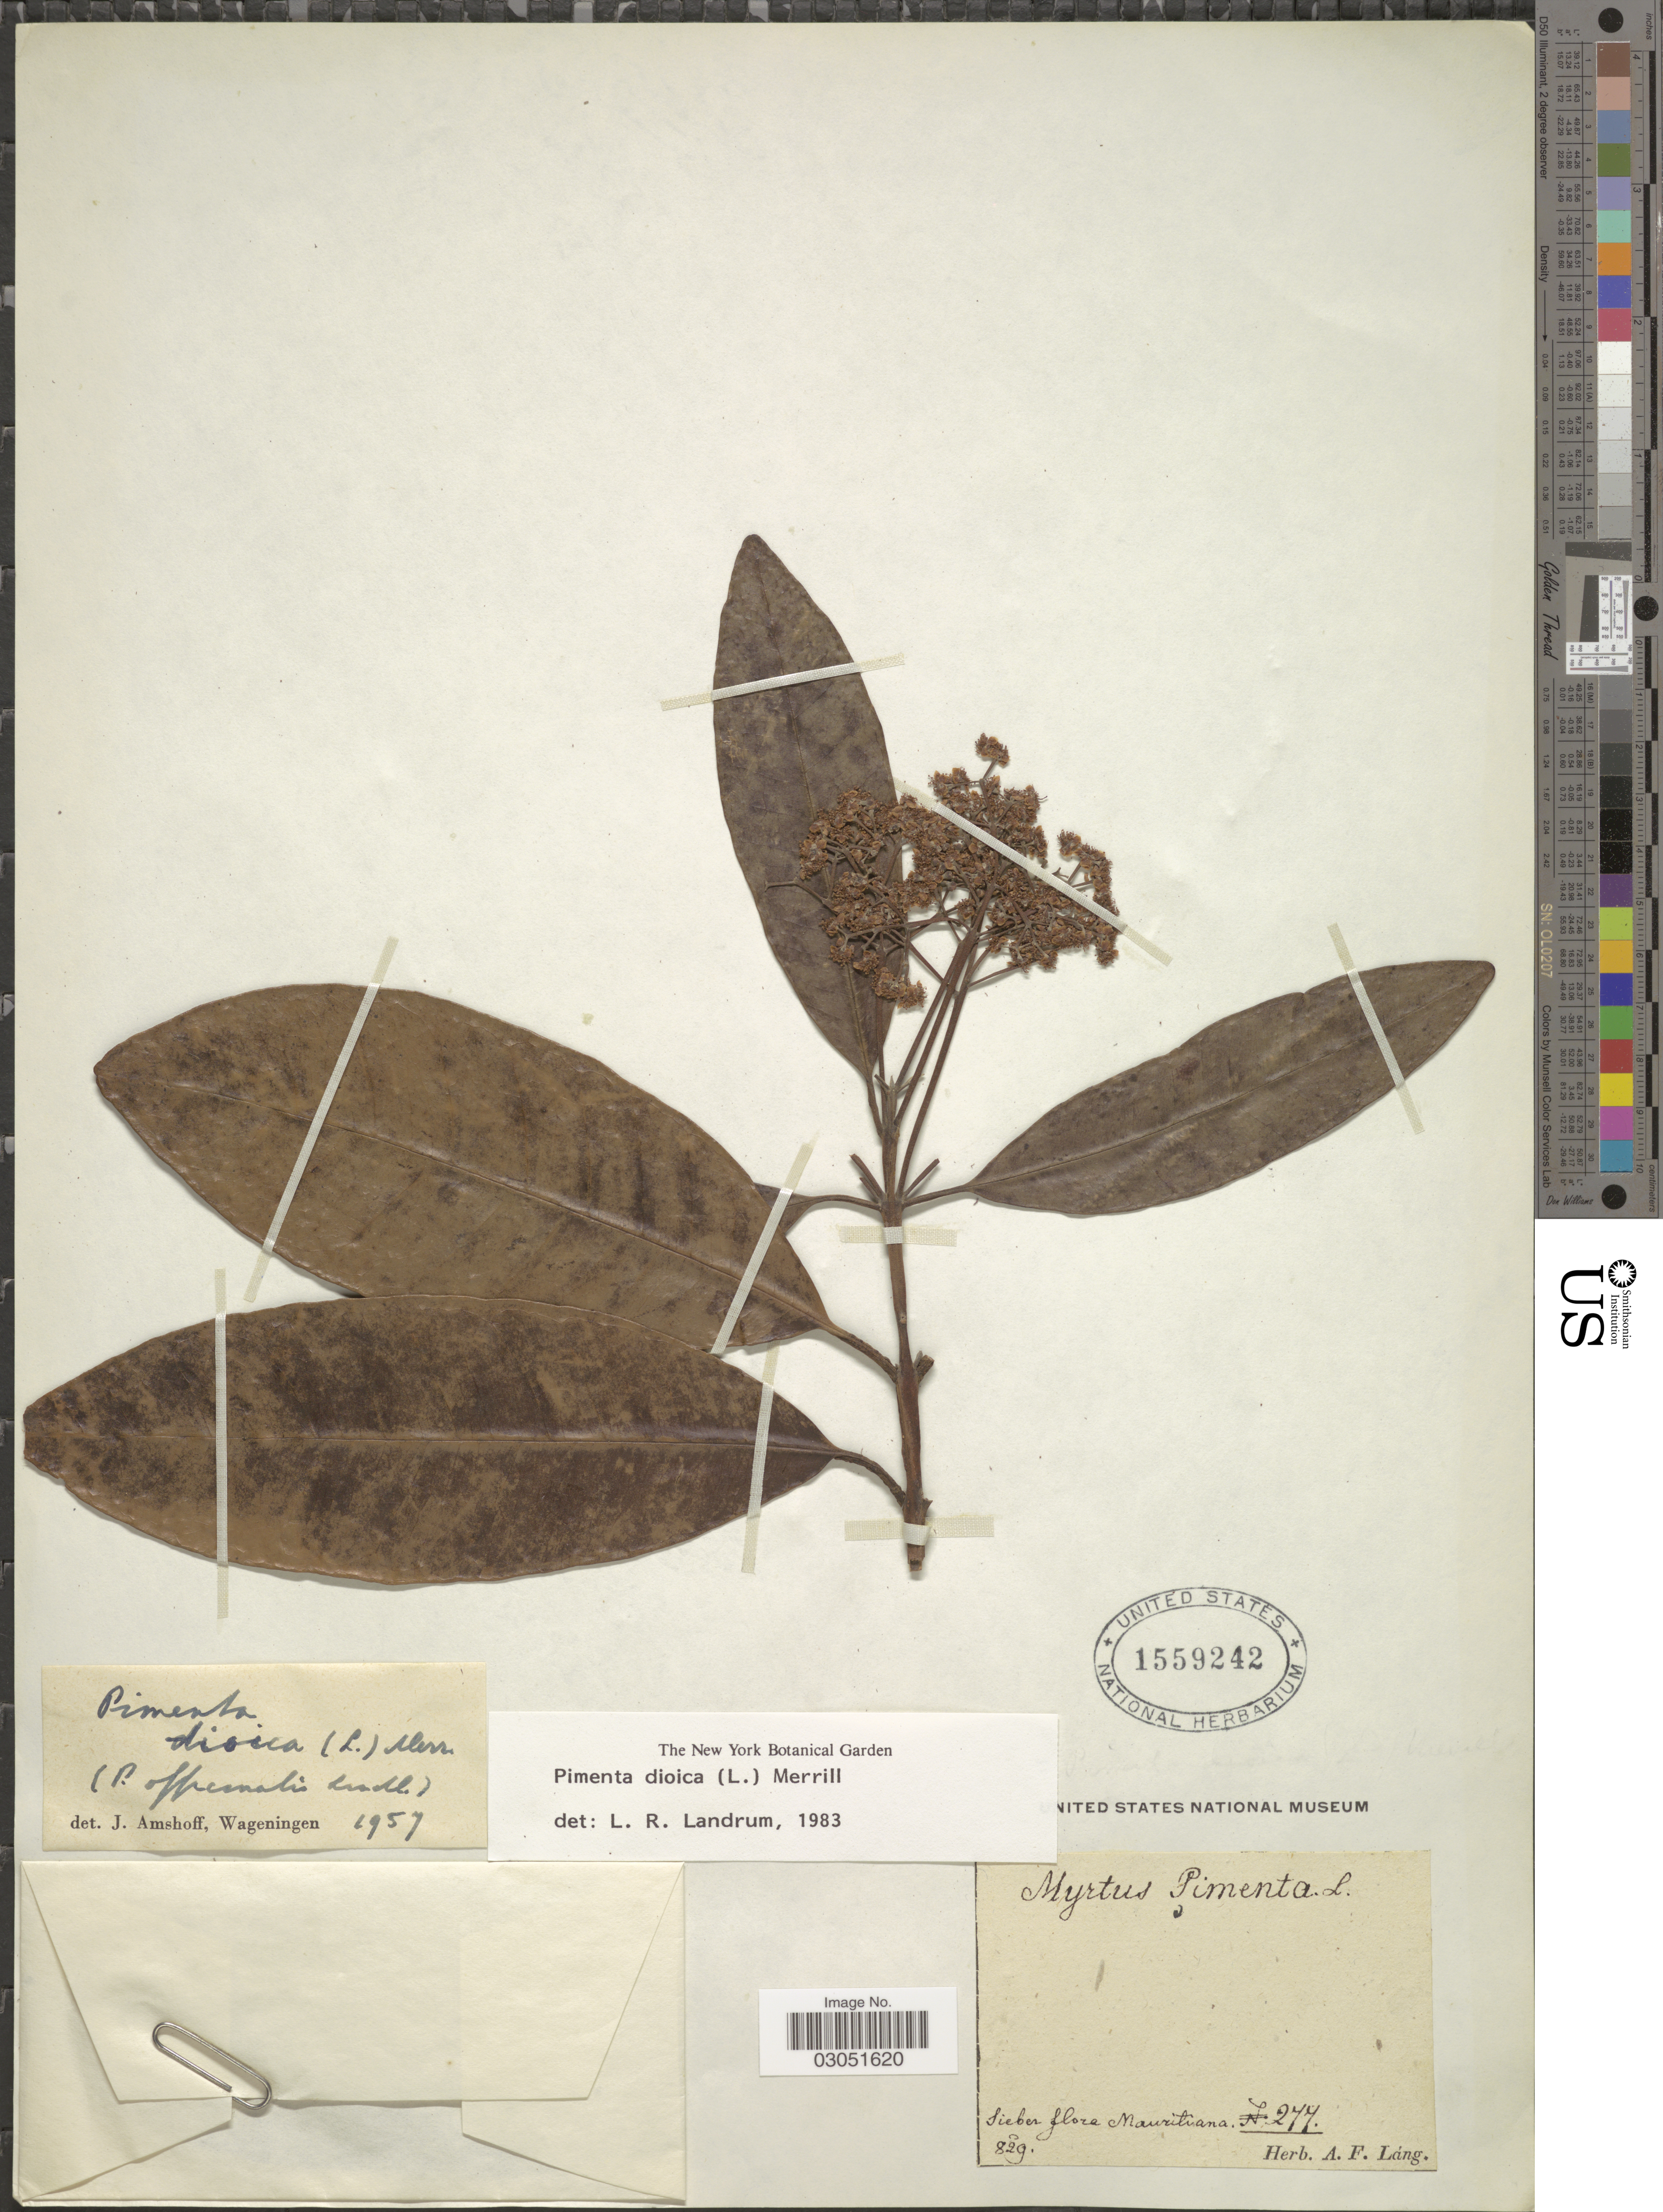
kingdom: Plantae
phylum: Tracheophyta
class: Magnoliopsida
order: Myrtales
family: Myrtaceae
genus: Pimenta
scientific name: Pimenta dioica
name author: (L.) Merr.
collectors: -- Sieber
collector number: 277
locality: Mauritiana.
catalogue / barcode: US 1559242